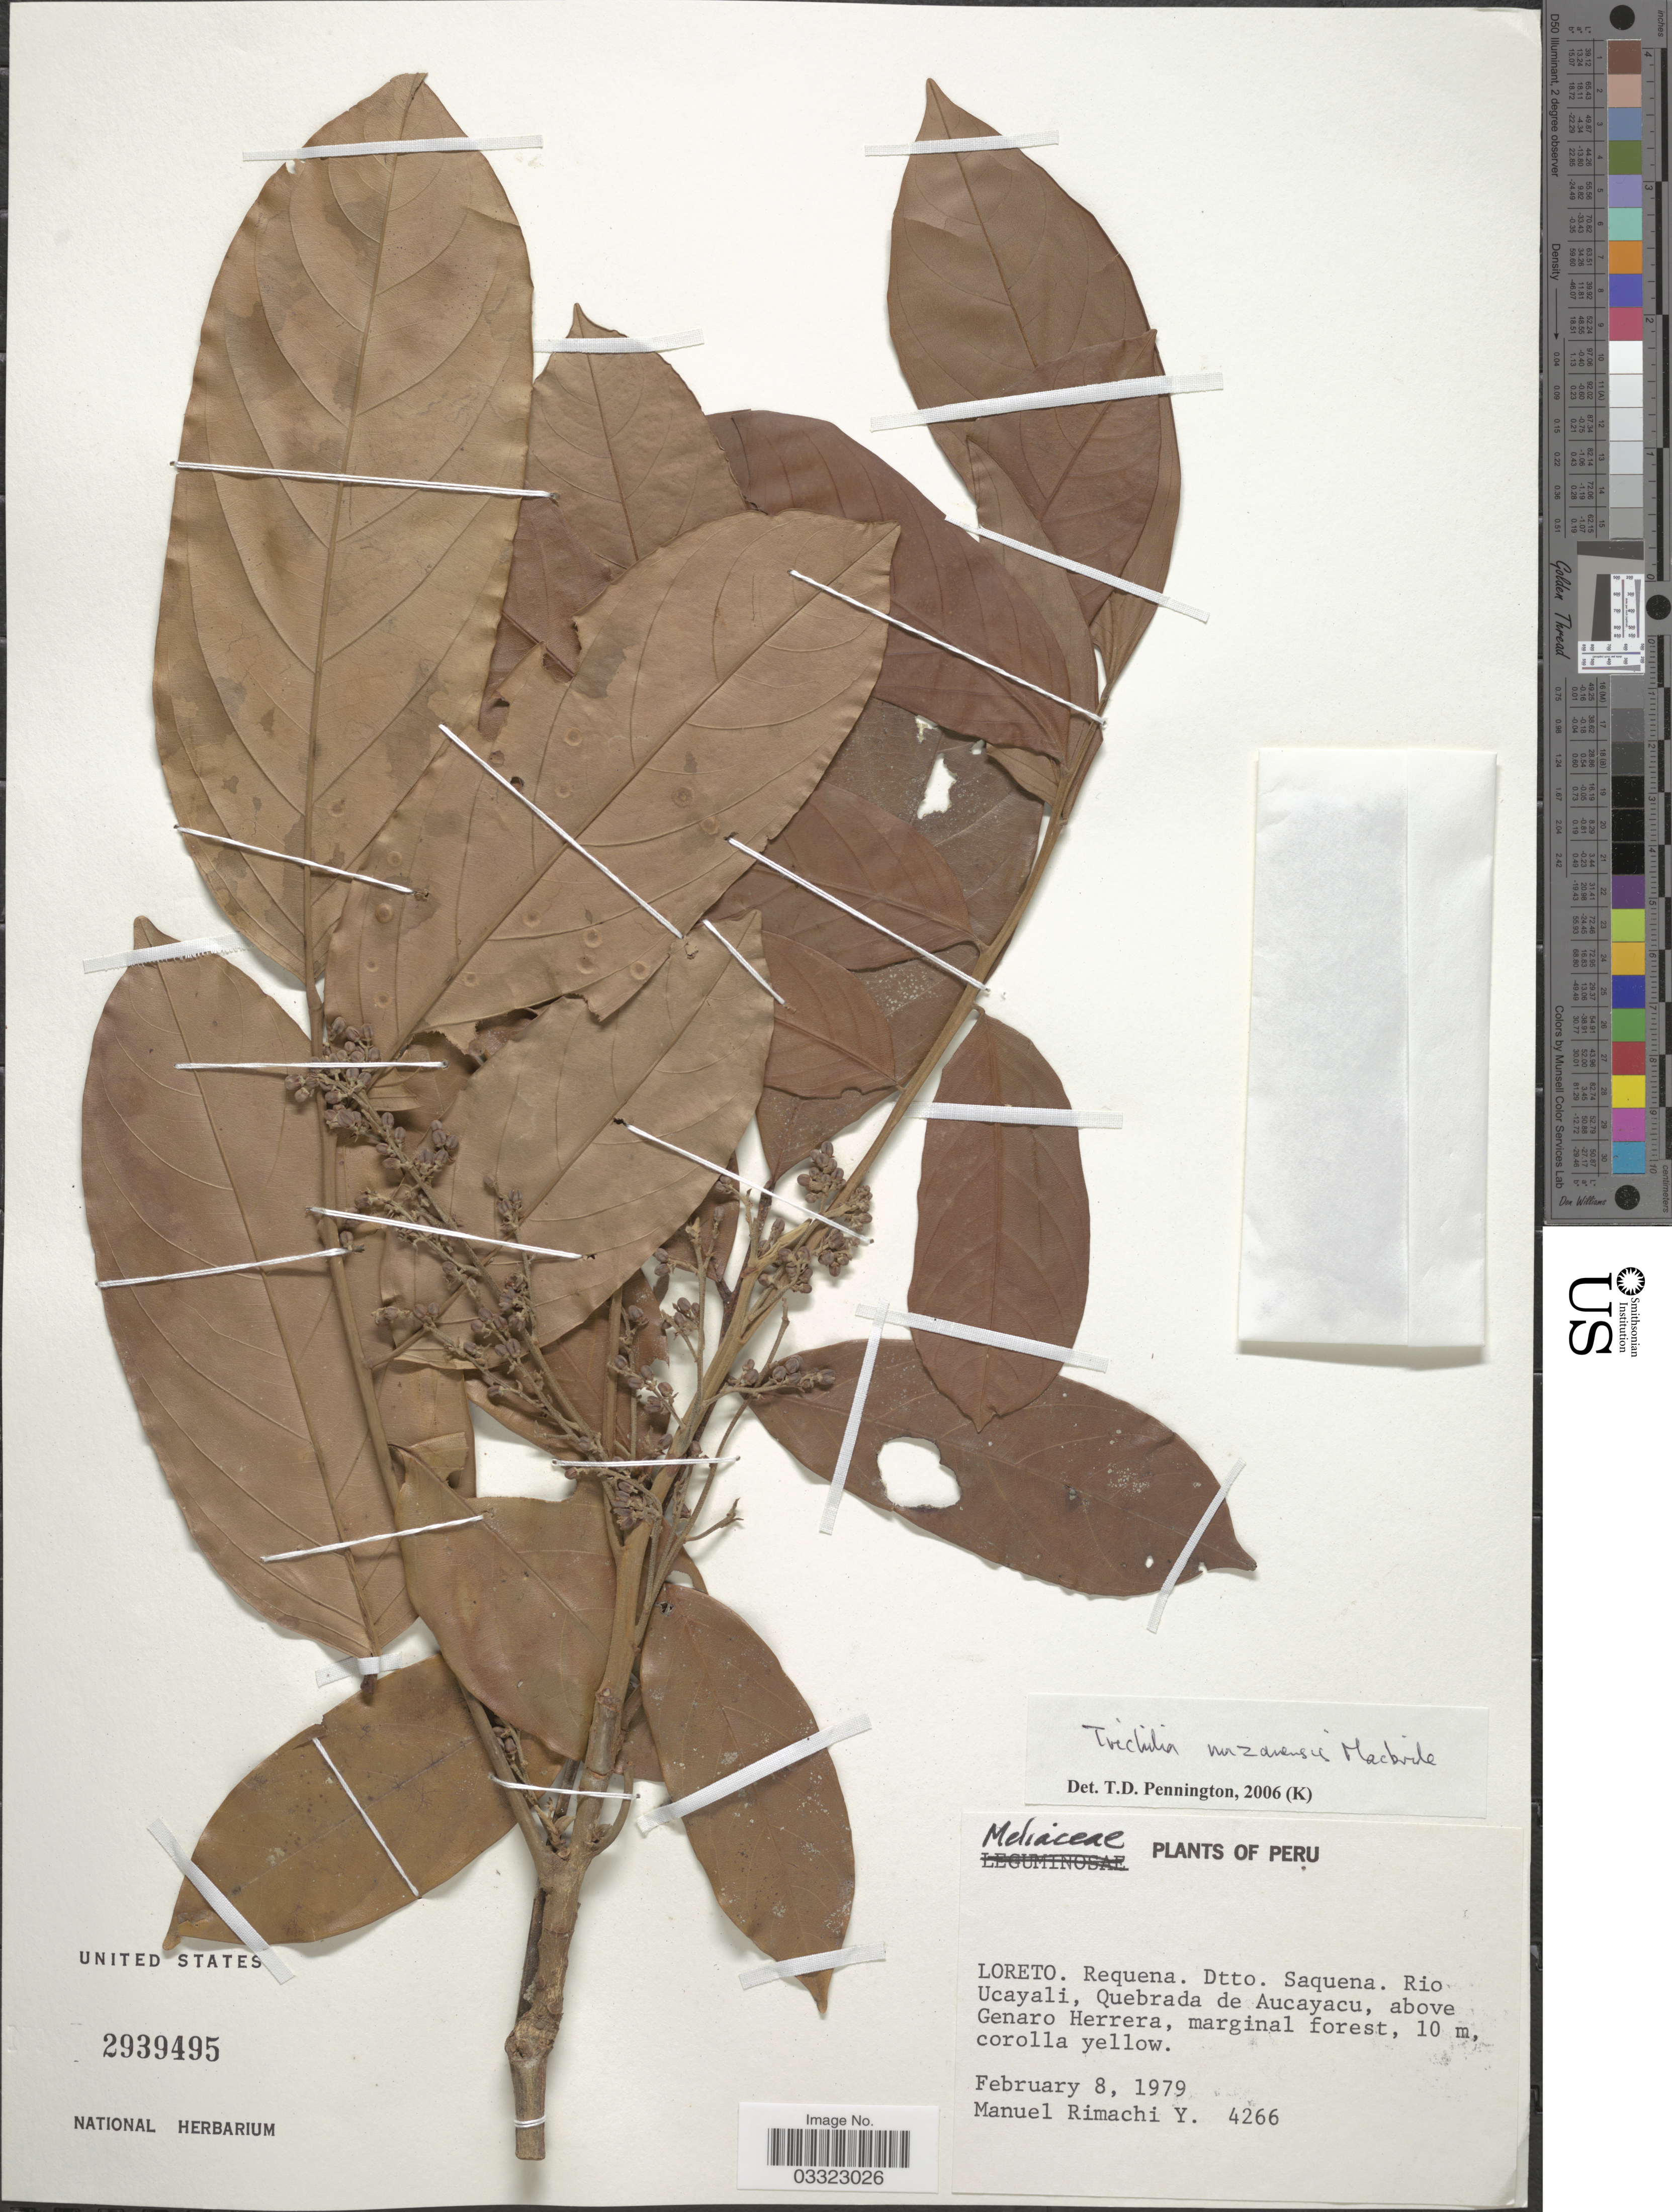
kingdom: Plantae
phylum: Tracheophyta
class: Magnoliopsida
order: Sapindales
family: Meliaceae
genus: Trichilia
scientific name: Trichilia mazanensis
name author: J.F. Macbr.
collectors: M. Rimachi Y.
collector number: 4266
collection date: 1979-02-08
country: Peru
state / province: Loreto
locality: Requena. Dtto. Saquena. Rio Ucayali, Quebrada de Aucayacu, above Genaro Herrera.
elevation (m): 10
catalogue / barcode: US 2939495